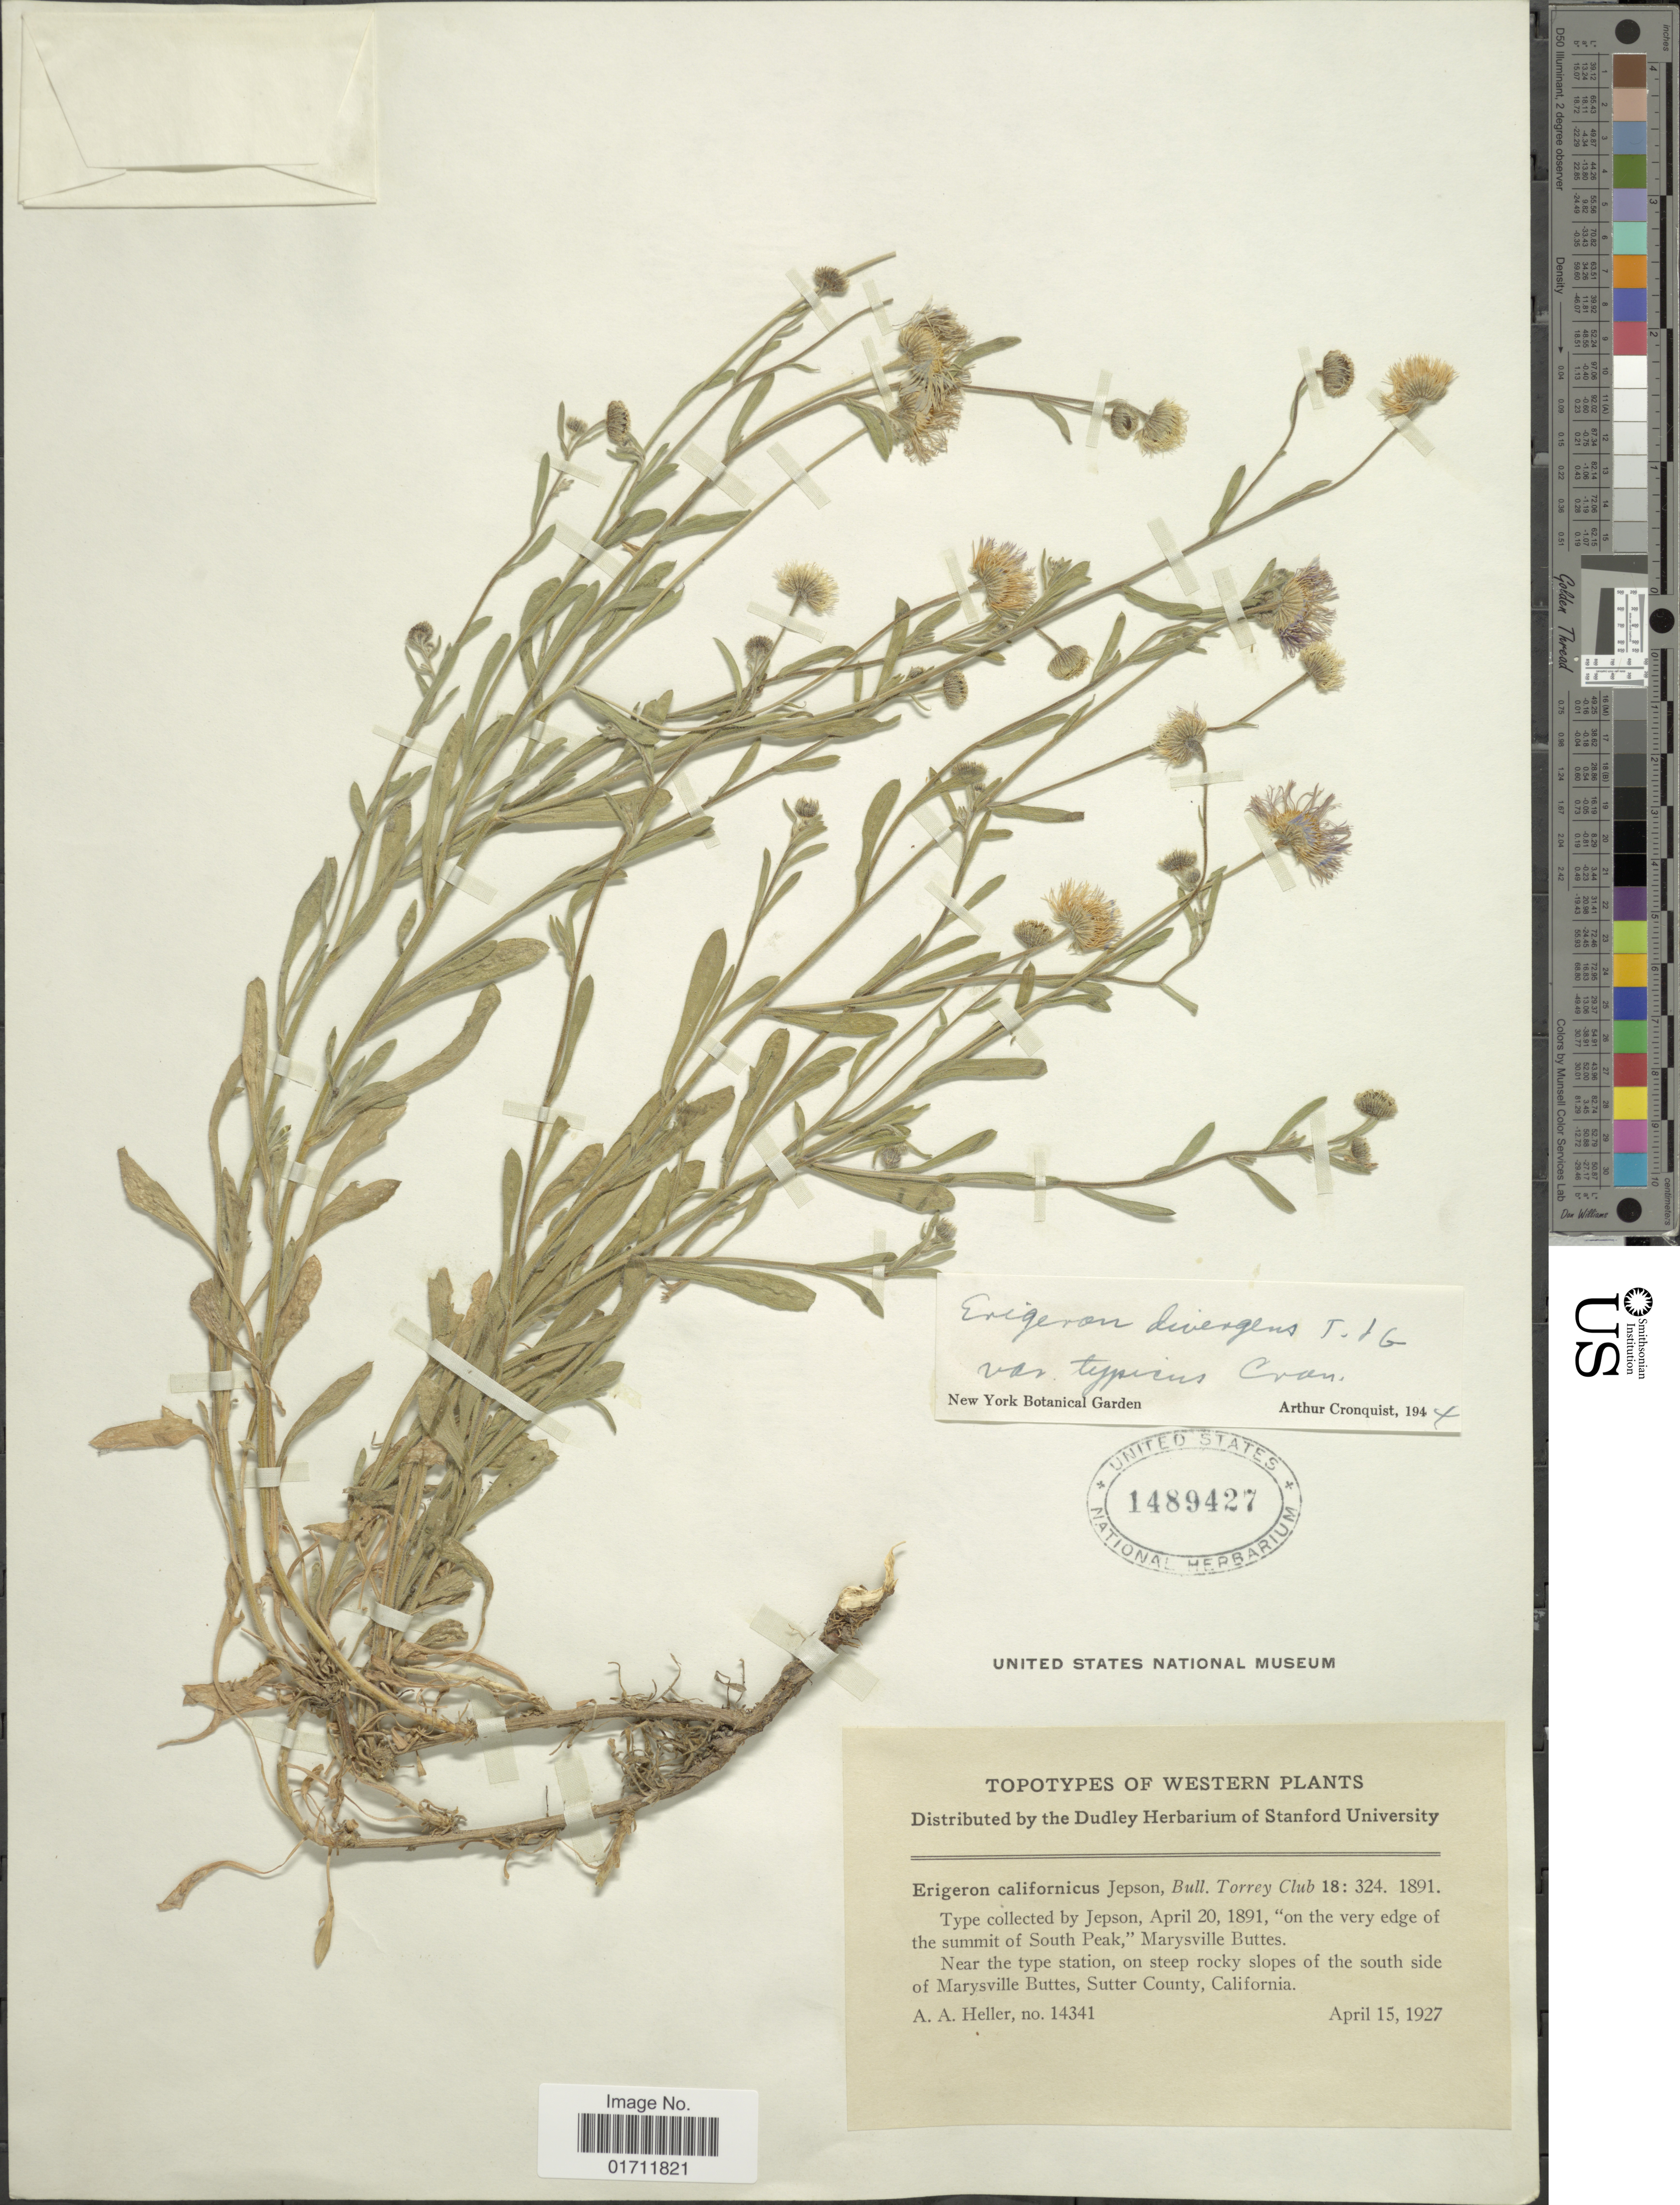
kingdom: Plantae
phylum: Tracheophyta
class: Magnoliopsida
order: Asterales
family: Asteraceae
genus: Erigeron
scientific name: Erigeron divergens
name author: Torr. & A. Gray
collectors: A. A. Heller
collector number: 14341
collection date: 1927-04-15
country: United States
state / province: California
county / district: Sutter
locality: Topotypes of Western, on the very edge of the summit of South Peak, ' Marysville Buttes, Near the type station, on steep rocky slopes of the southside of Marysville Buttes, sutter County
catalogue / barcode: US 1489427